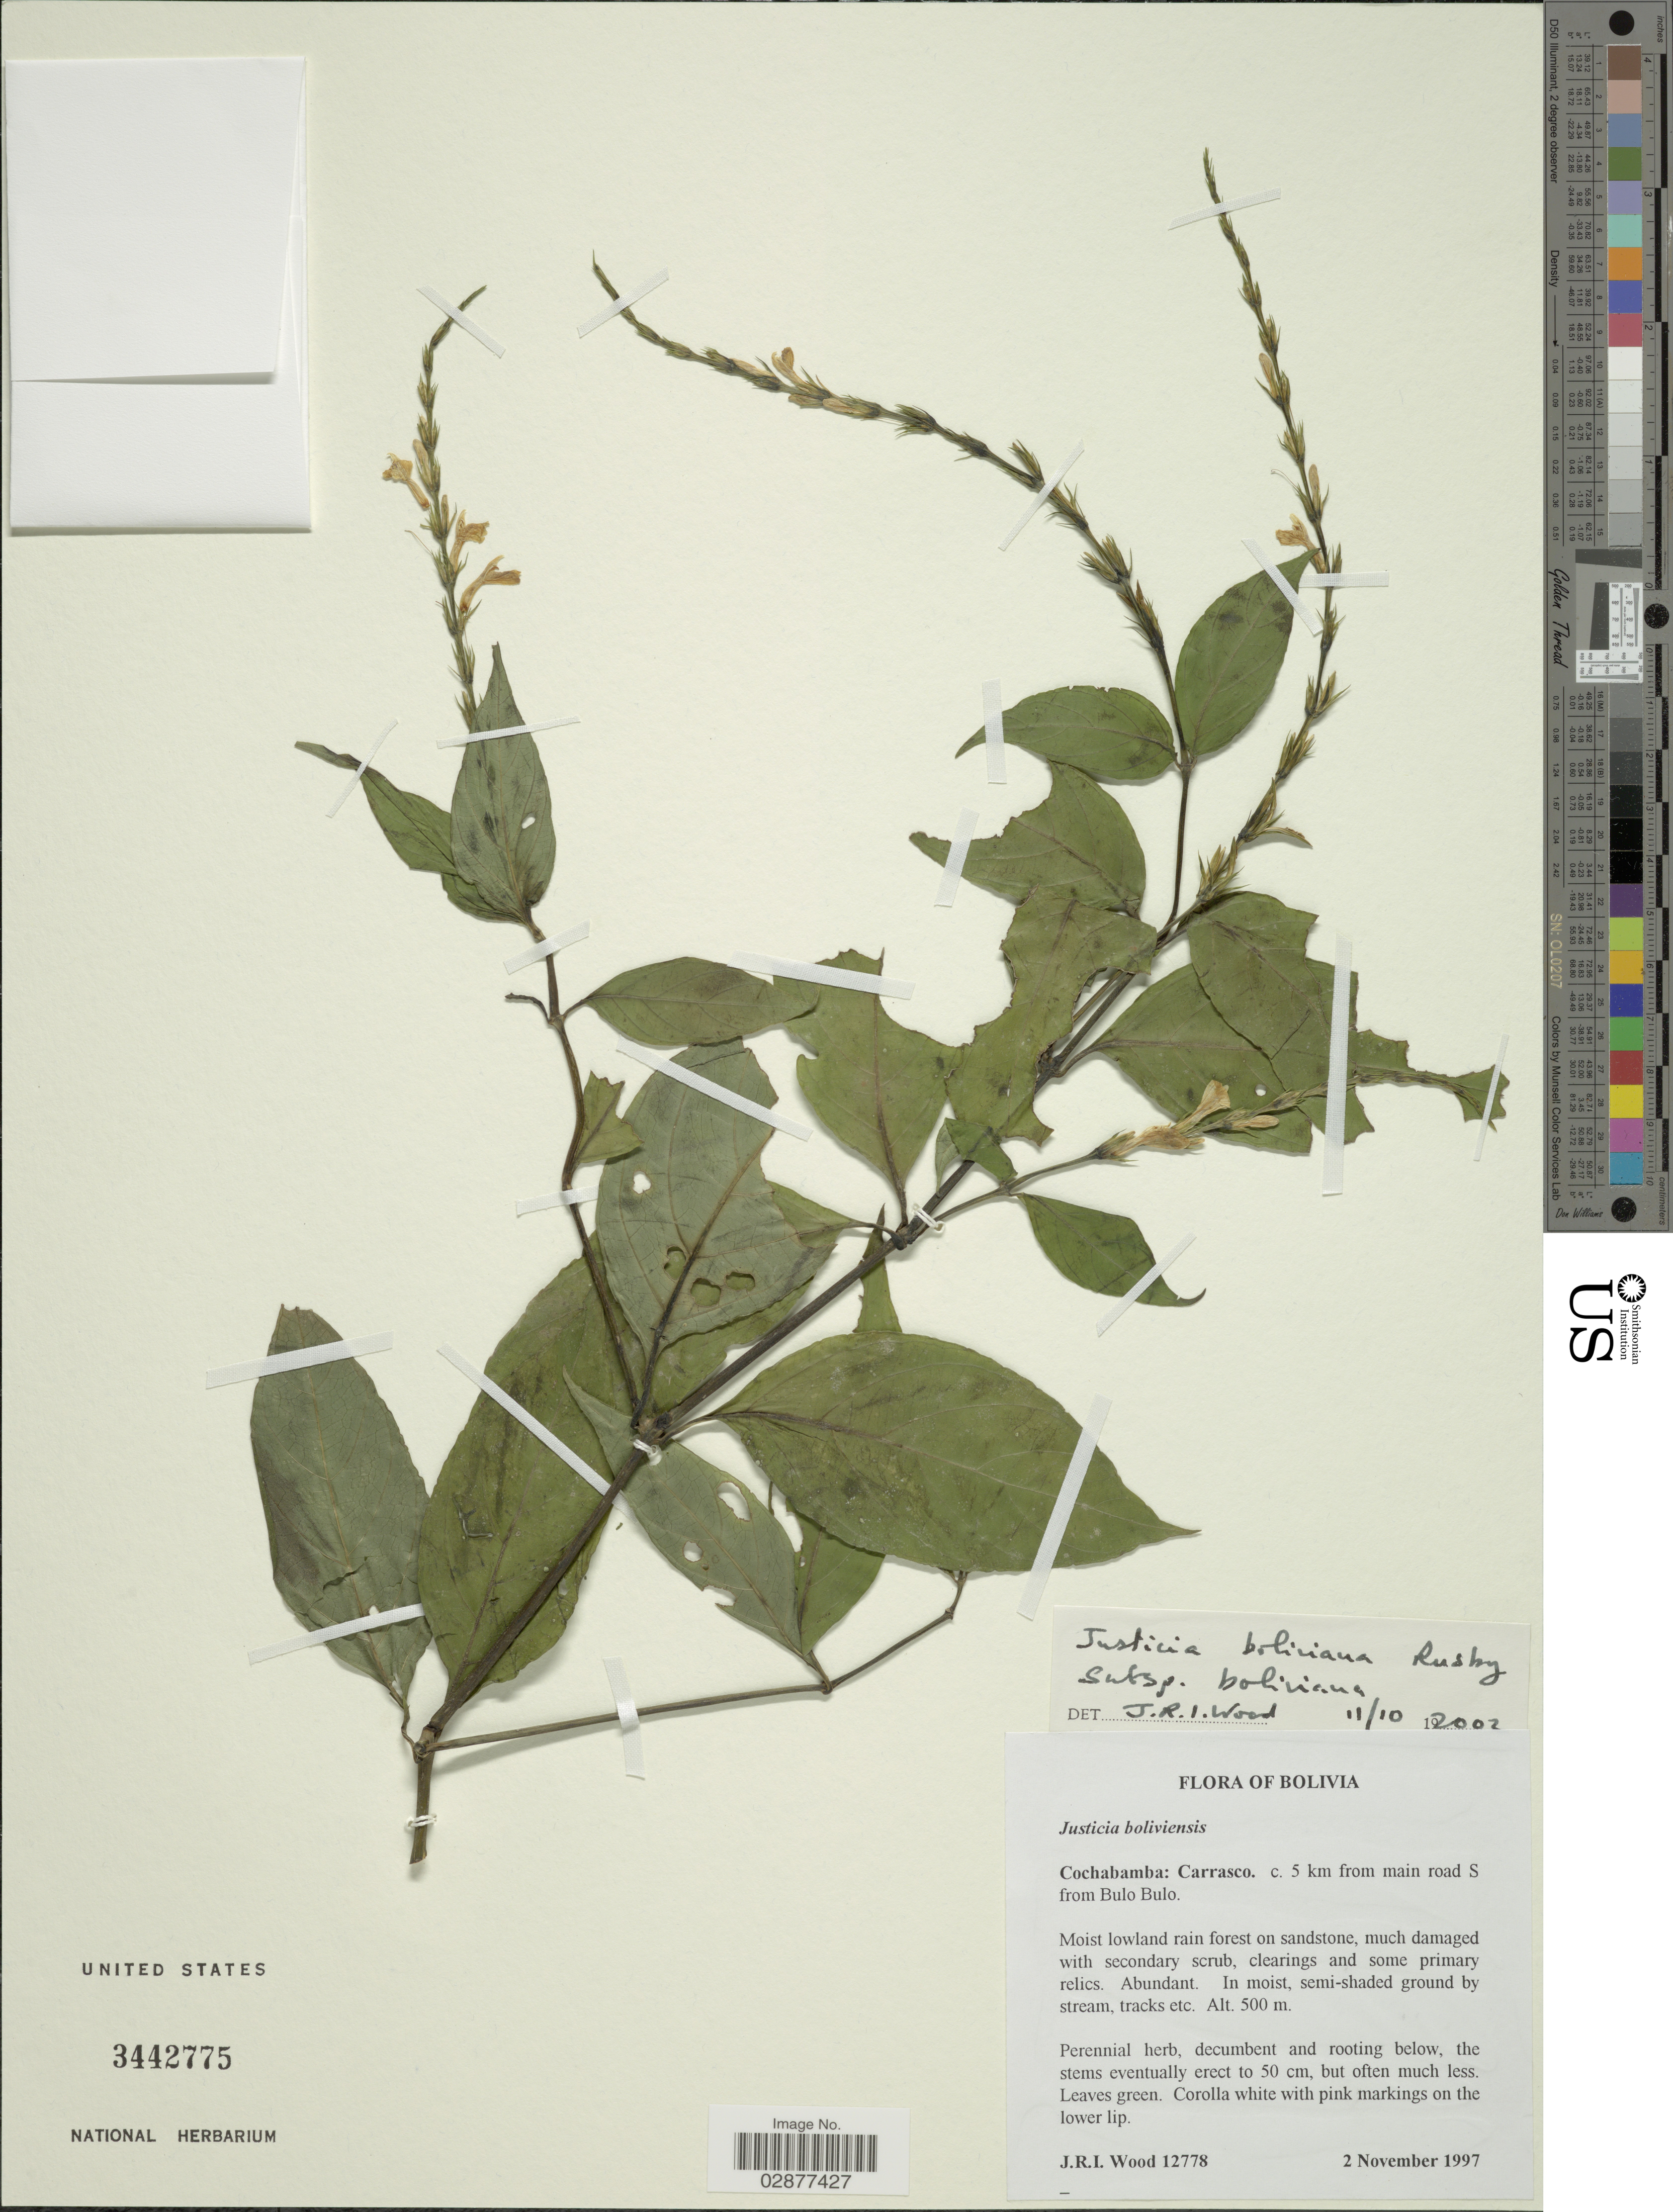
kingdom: Plantae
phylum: Tracheophyta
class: Magnoliopsida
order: Lamiales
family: Acanthaceae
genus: Justicia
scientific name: Justicia boliviana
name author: Rusby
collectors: J. R. I. Wood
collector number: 12778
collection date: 1997-11-02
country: Bolivia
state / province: Cochabamba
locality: Carrasco, c. 5 km from main road S from Bulo Bulo.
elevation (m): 500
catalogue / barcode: US 3442775